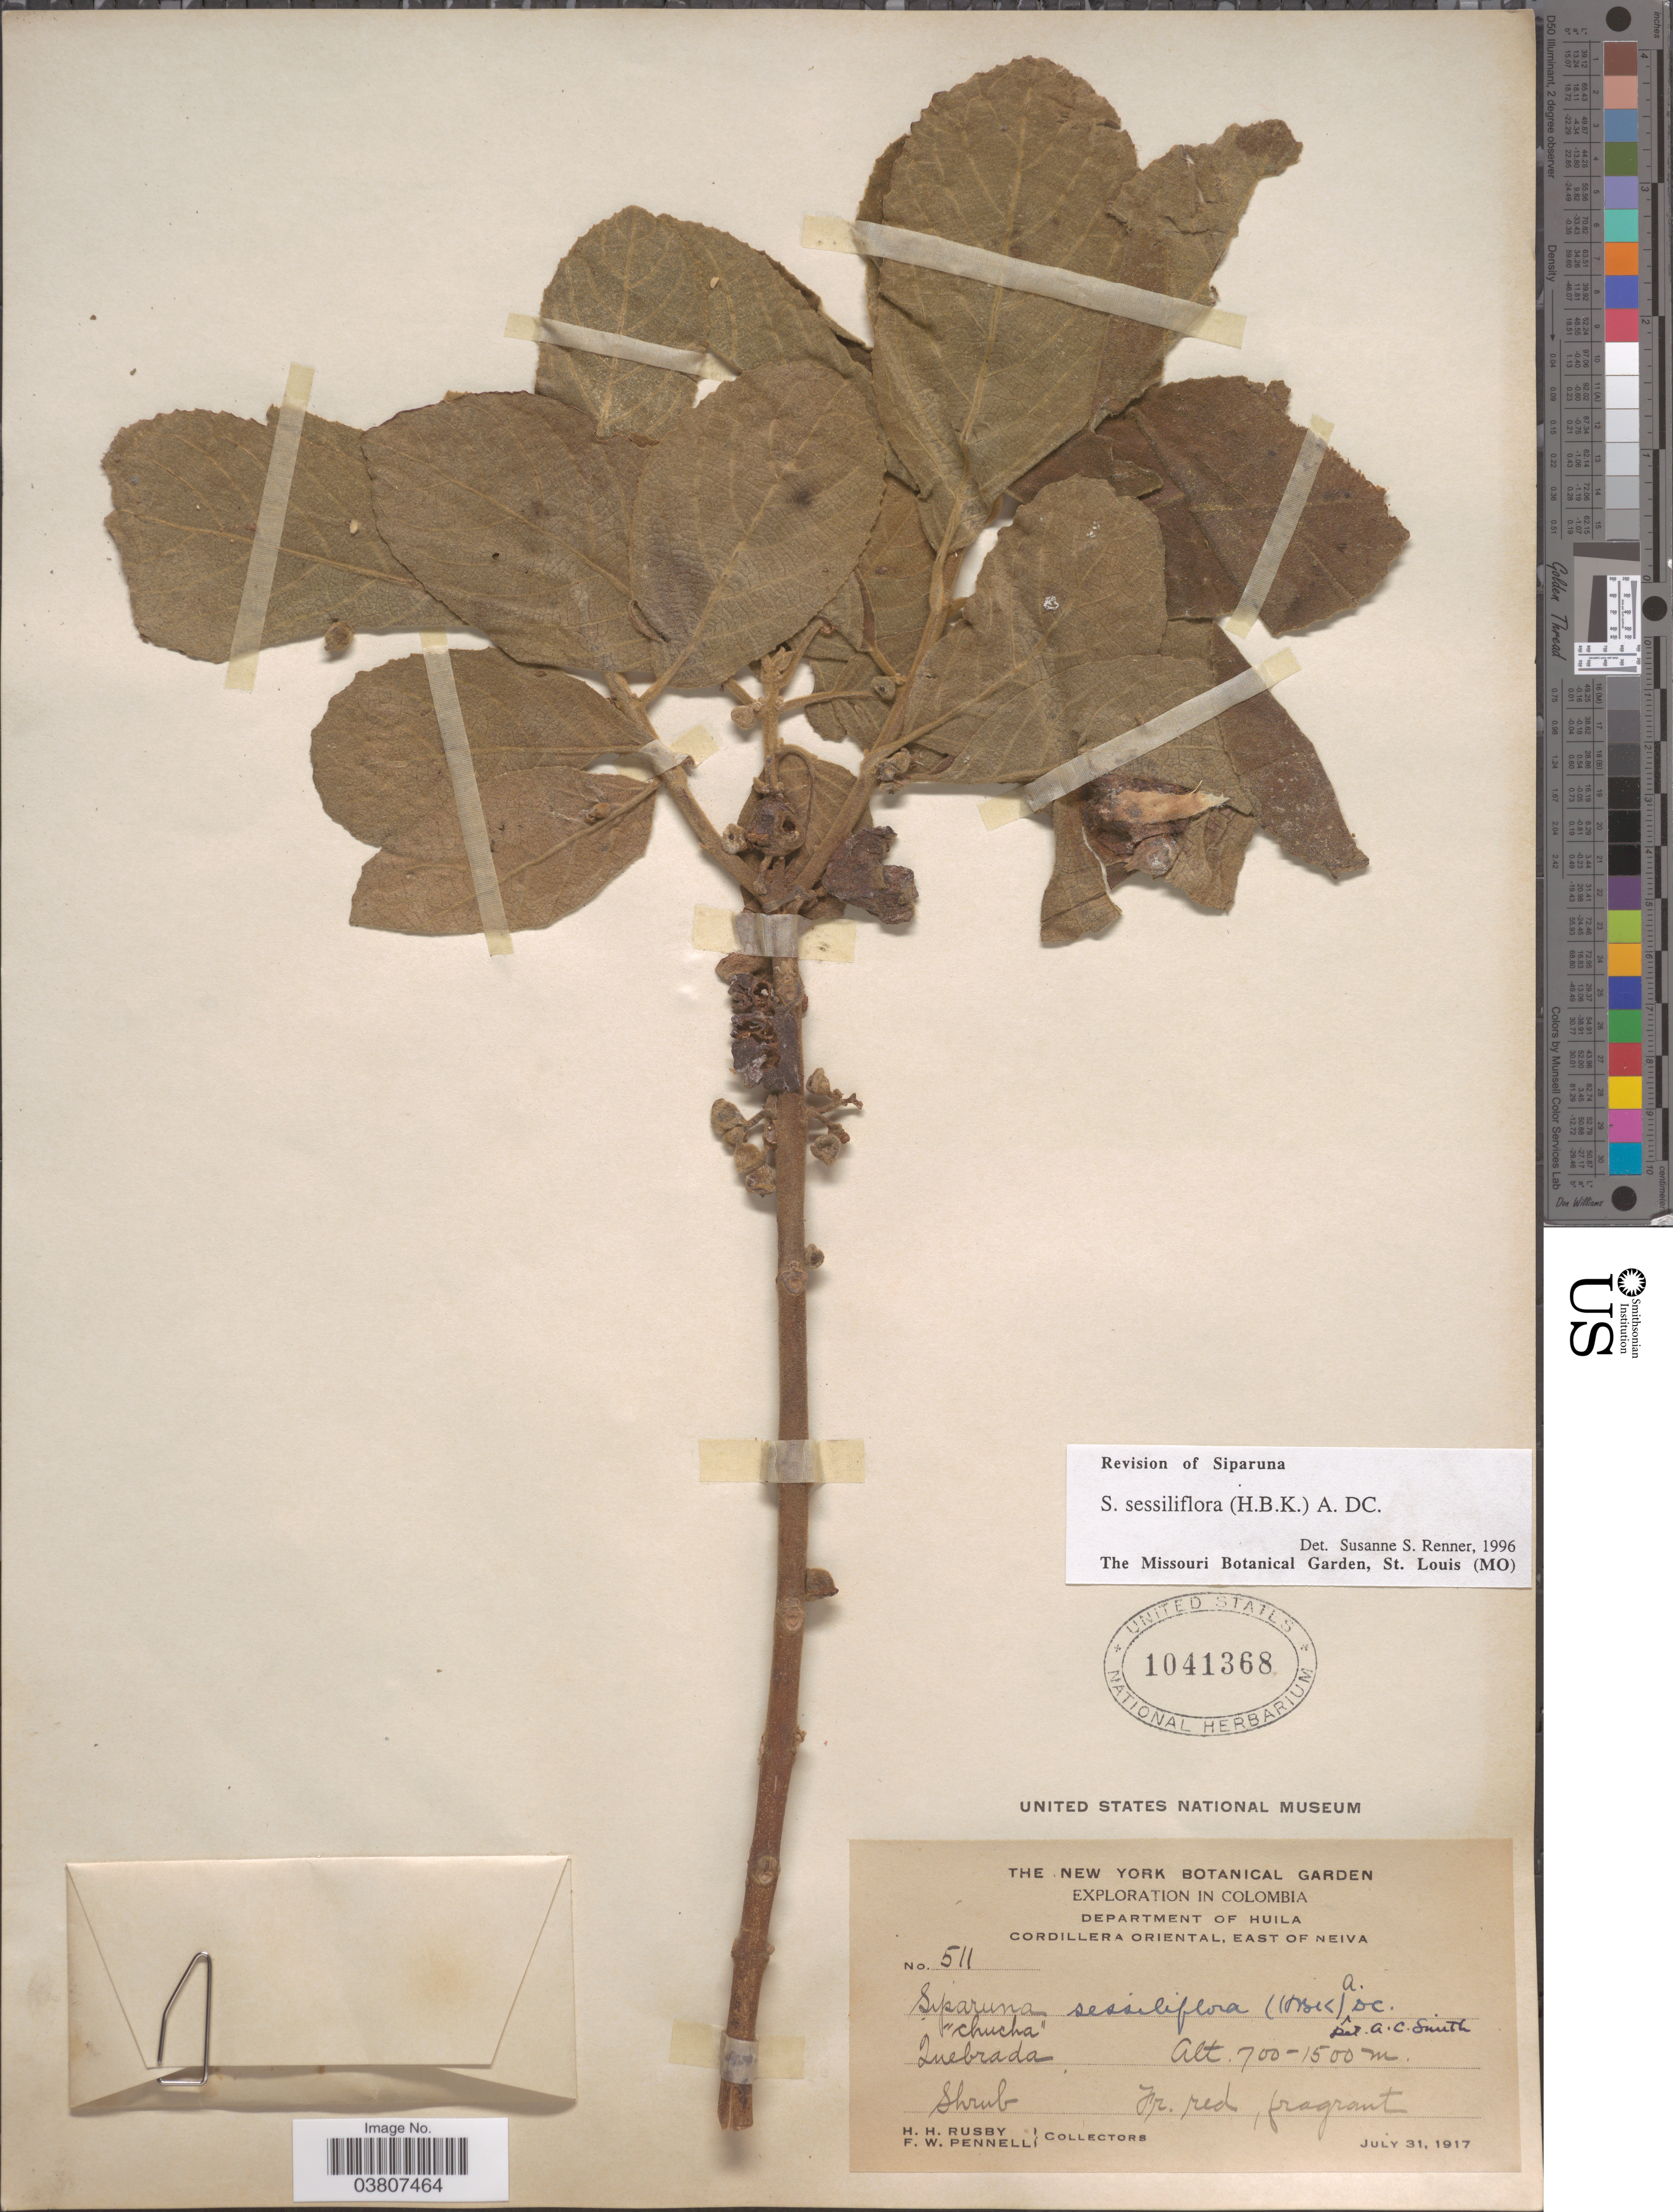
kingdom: Plantae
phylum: Tracheophyta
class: Magnoliopsida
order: Laurales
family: Siparunaceae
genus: Siparuna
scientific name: Siparuna sessiliflora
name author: (Kunth) A. DC.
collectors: H. H. Rusby & F. W. Pennell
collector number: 511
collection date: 1917-07-31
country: Colombia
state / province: Huila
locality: Department of Huila. Cordillera Oriental, East of Neiva. Quebrada.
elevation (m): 700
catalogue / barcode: US 1041368